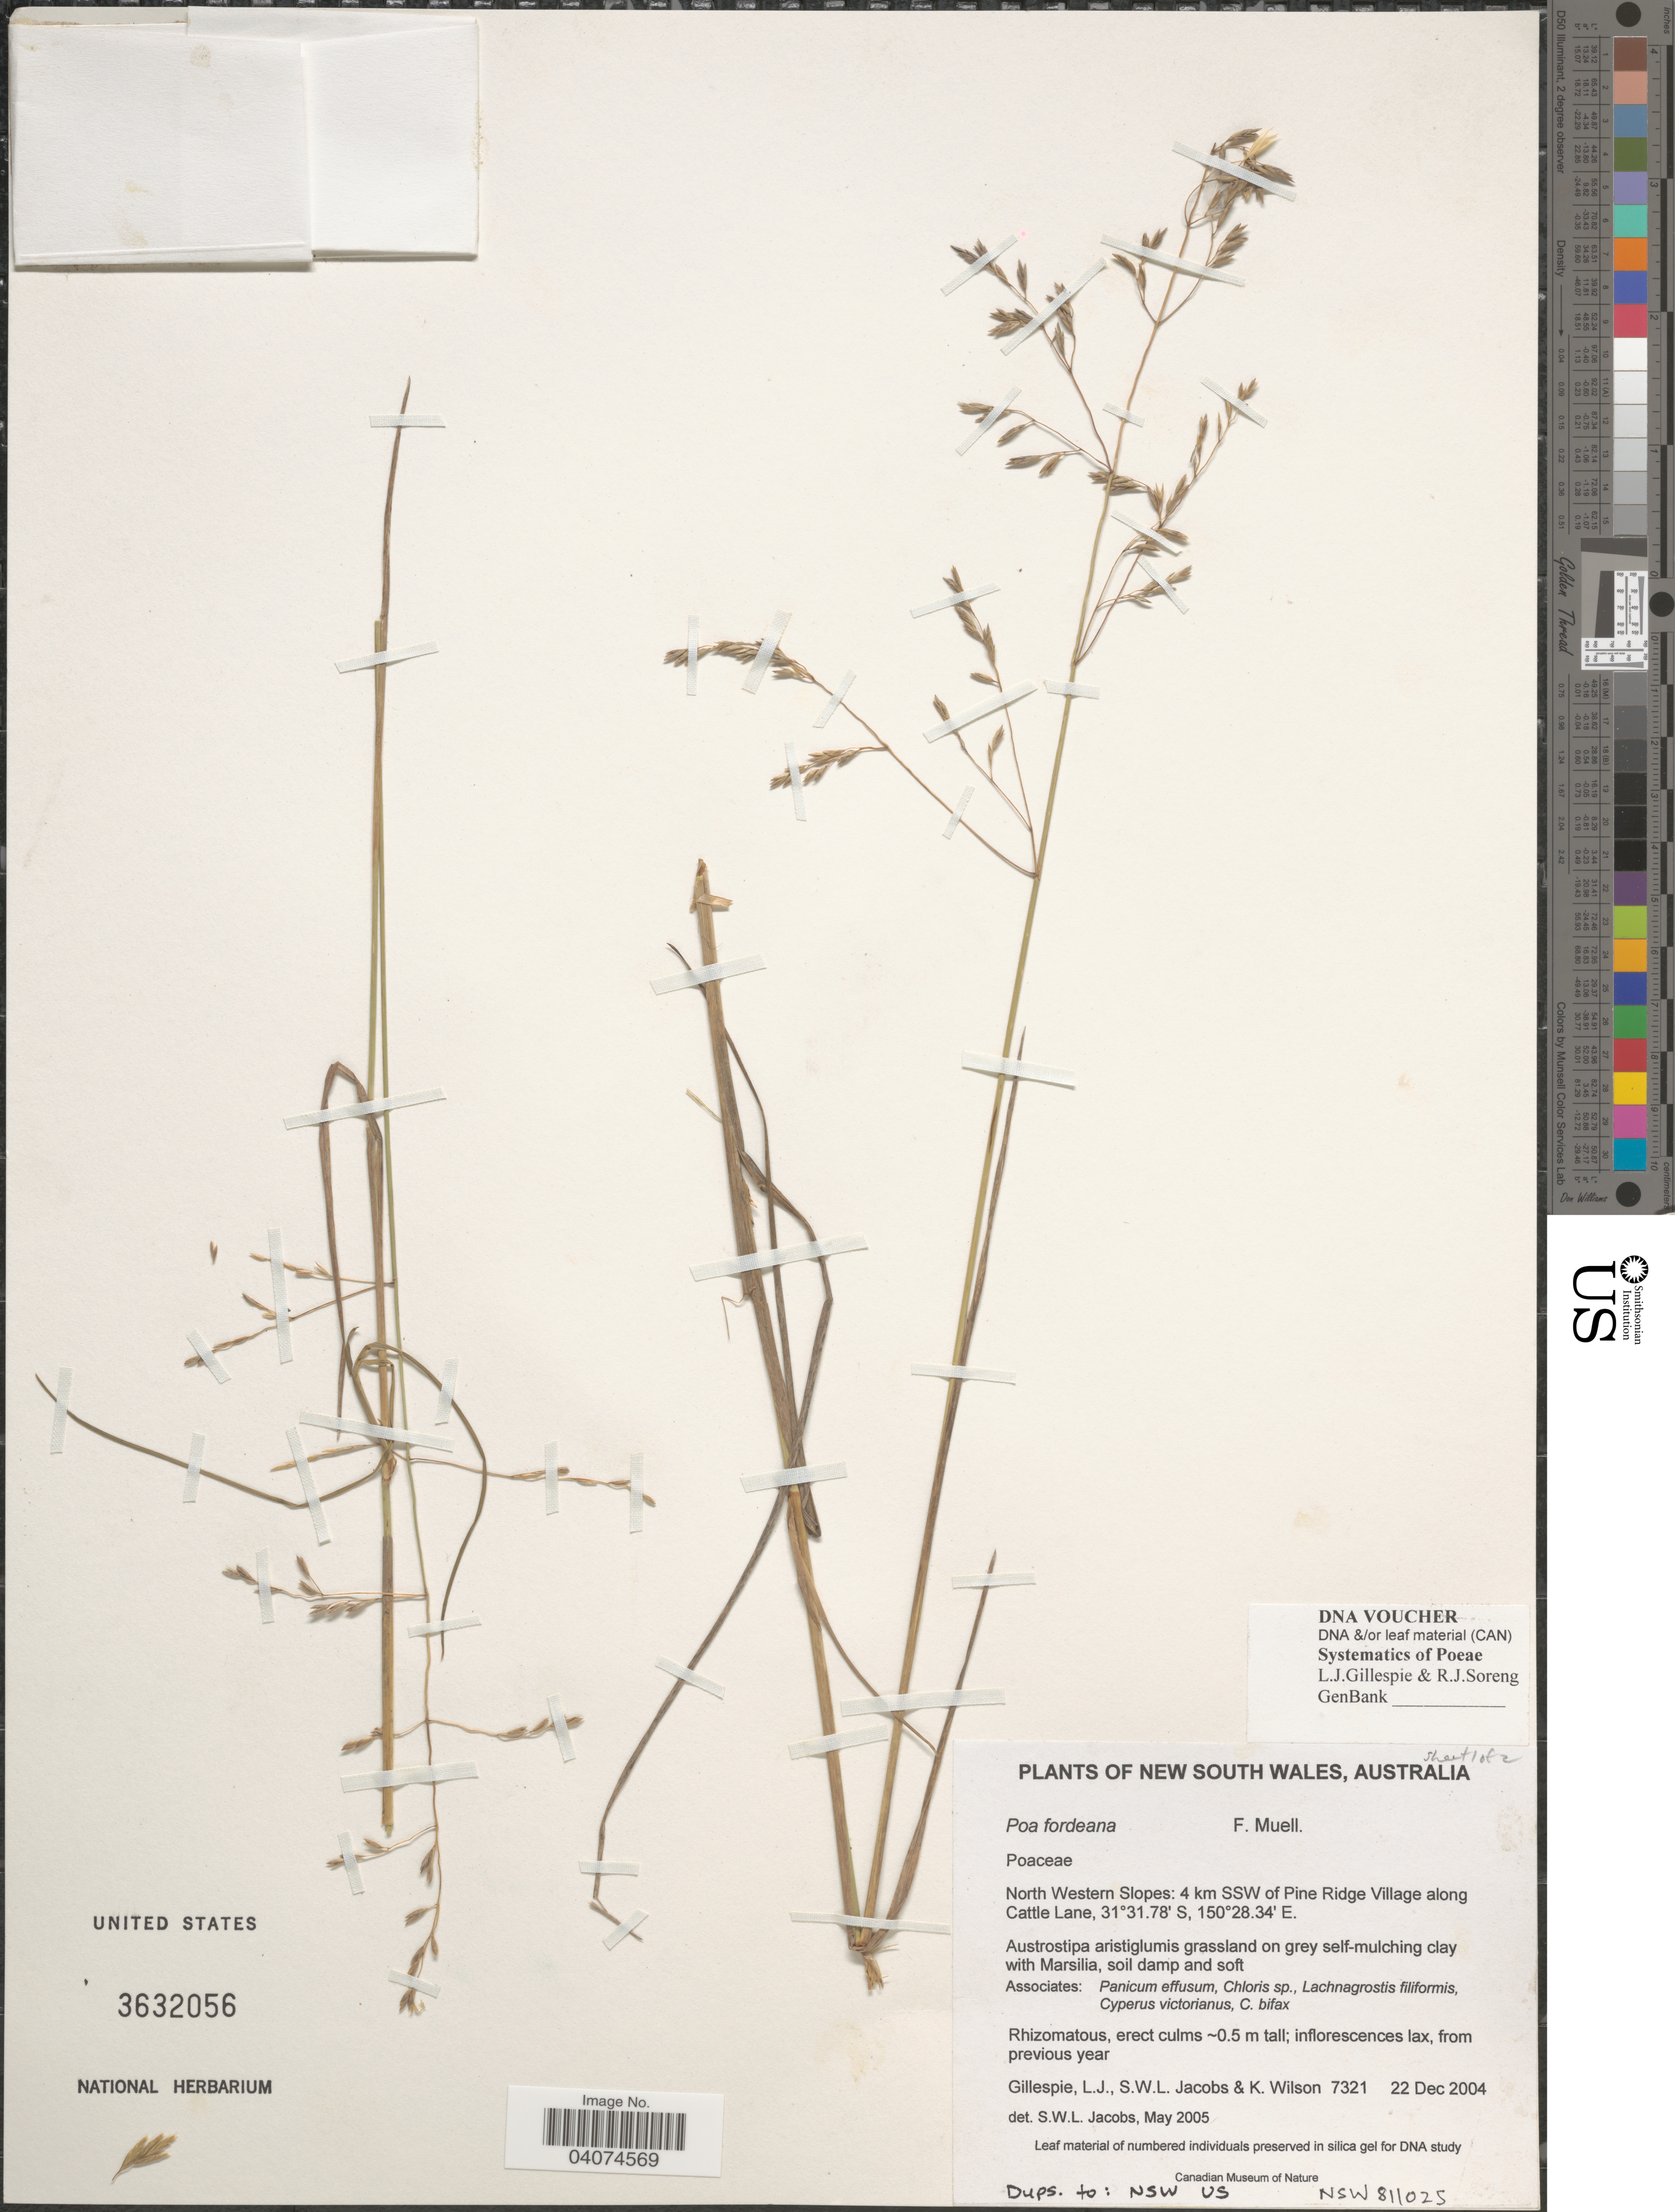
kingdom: Plantae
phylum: Tracheophyta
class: Liliopsida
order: Poales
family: Poaceae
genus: Poa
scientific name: Poa fordeana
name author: F. Muell.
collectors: L. Gillespie, S. W. L. Jacobs & K. Wilson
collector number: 7321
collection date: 2004-12-22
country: Australia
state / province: New South Wales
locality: North Western Slopes: 4 km SSW of Pine Ridge Village along Cattle Lane.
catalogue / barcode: US 3632056